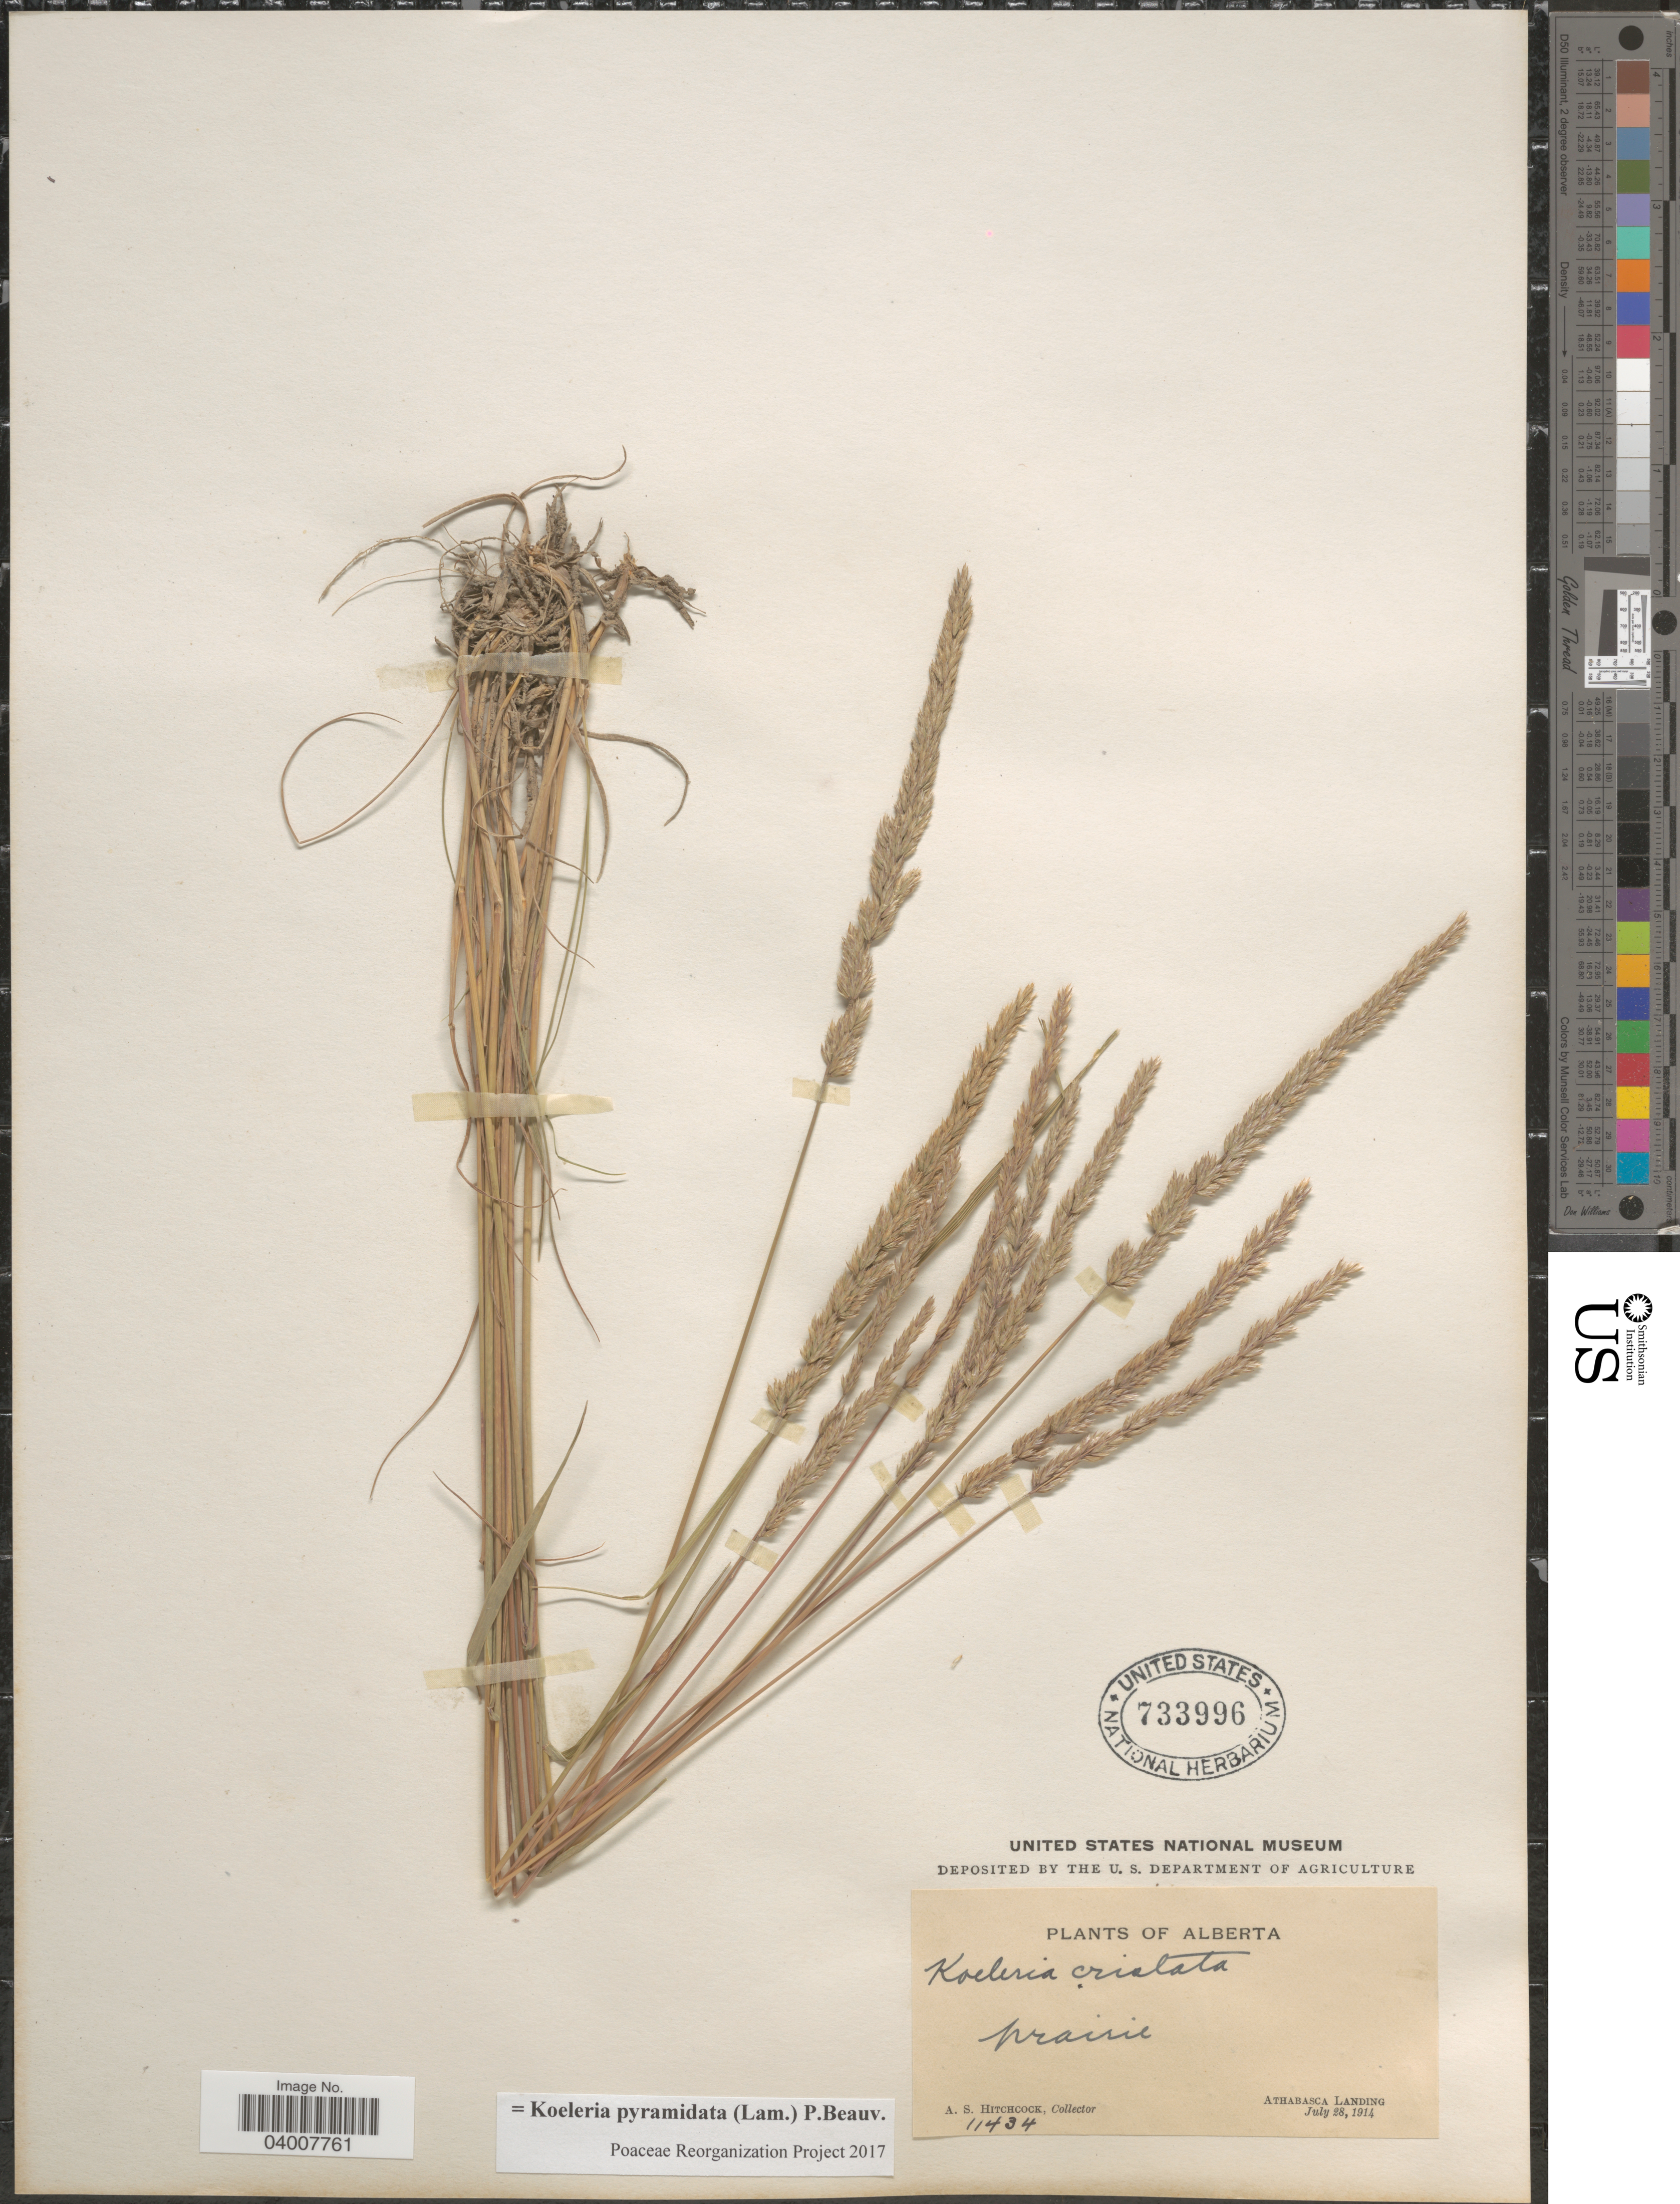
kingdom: Plantae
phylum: Tracheophyta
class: Liliopsida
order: Poales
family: Poaceae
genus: Koeleria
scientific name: Koeleria pyramidata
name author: (Lam.) P. Beauv.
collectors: A. S. Hitchcock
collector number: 11434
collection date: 1914-07-28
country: Canada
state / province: Alberta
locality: Prairie. Athabasca Landing.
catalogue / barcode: US 733996